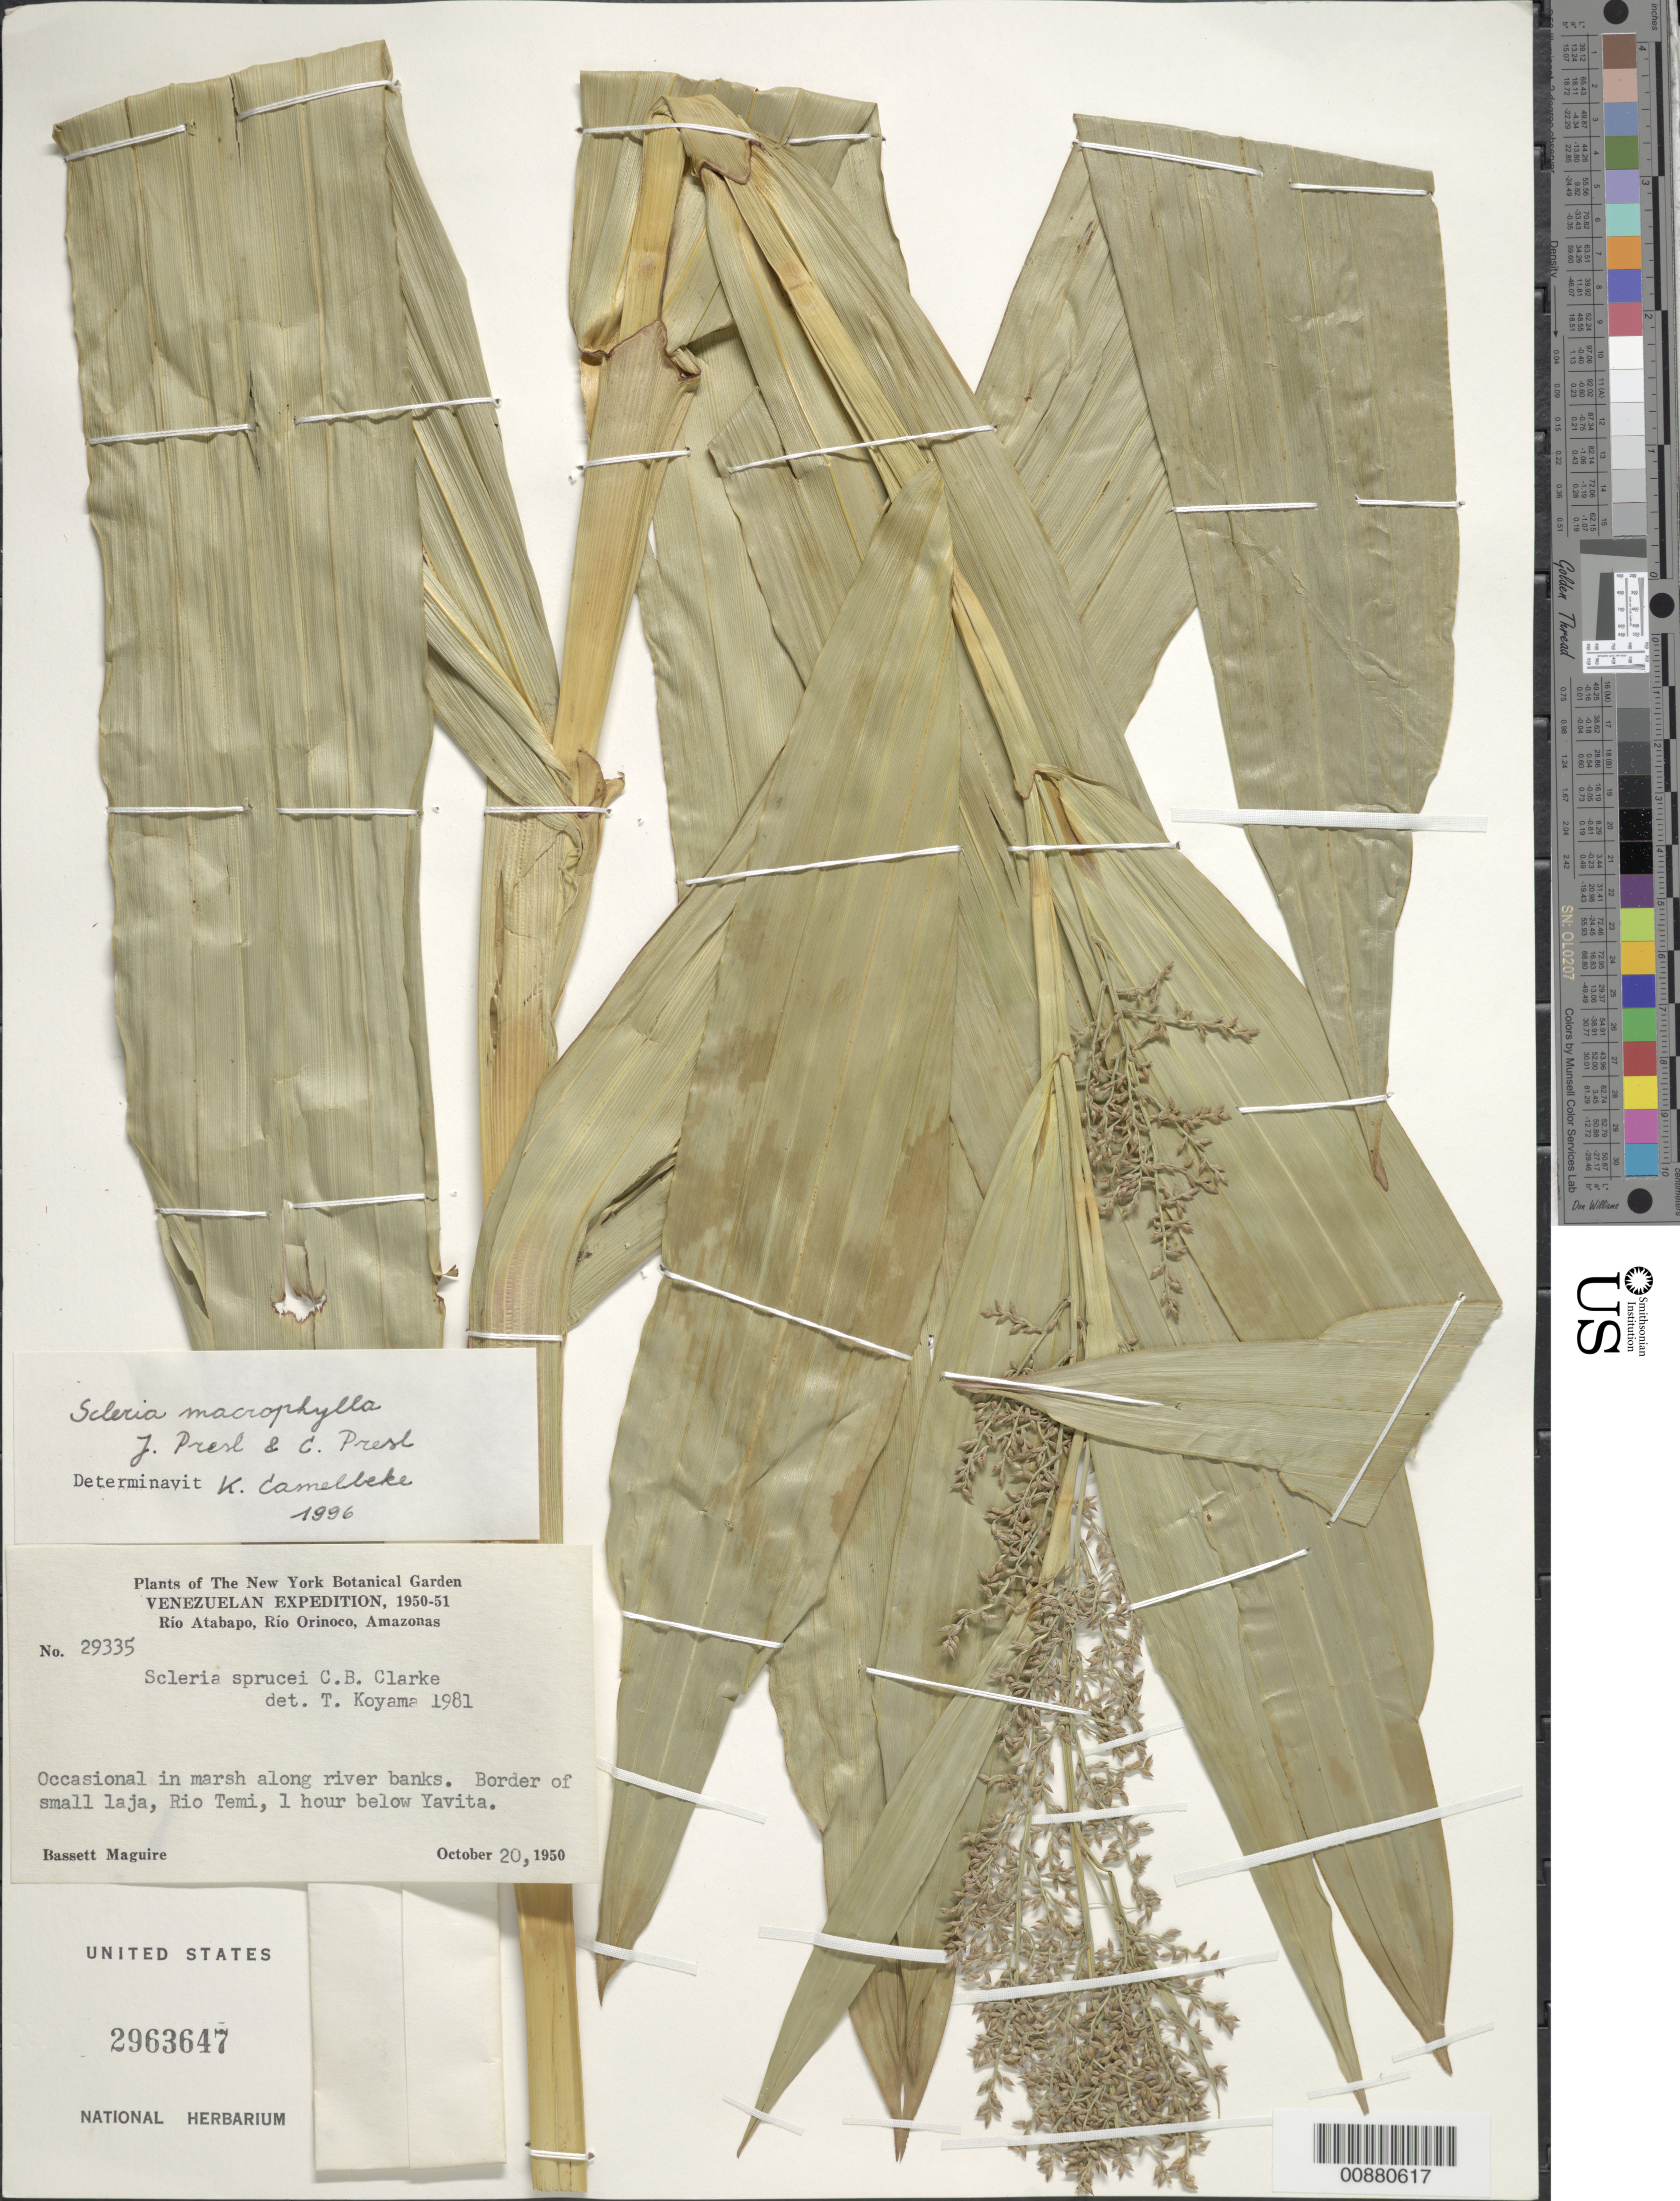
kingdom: Plantae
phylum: Tracheophyta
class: Liliopsida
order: Poales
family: Cyperaceae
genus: Scleria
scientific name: Scleria macrophylla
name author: J. Presl & C. Presl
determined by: Camelbeke, K.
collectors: B. Maguire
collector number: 29335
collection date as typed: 20-Oct-50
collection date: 1950-10-20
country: Venezuela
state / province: Amazonas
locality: Río Temi, 1 hour below Yavita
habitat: Marsh along river banks, border of small laja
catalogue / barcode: US 2963647